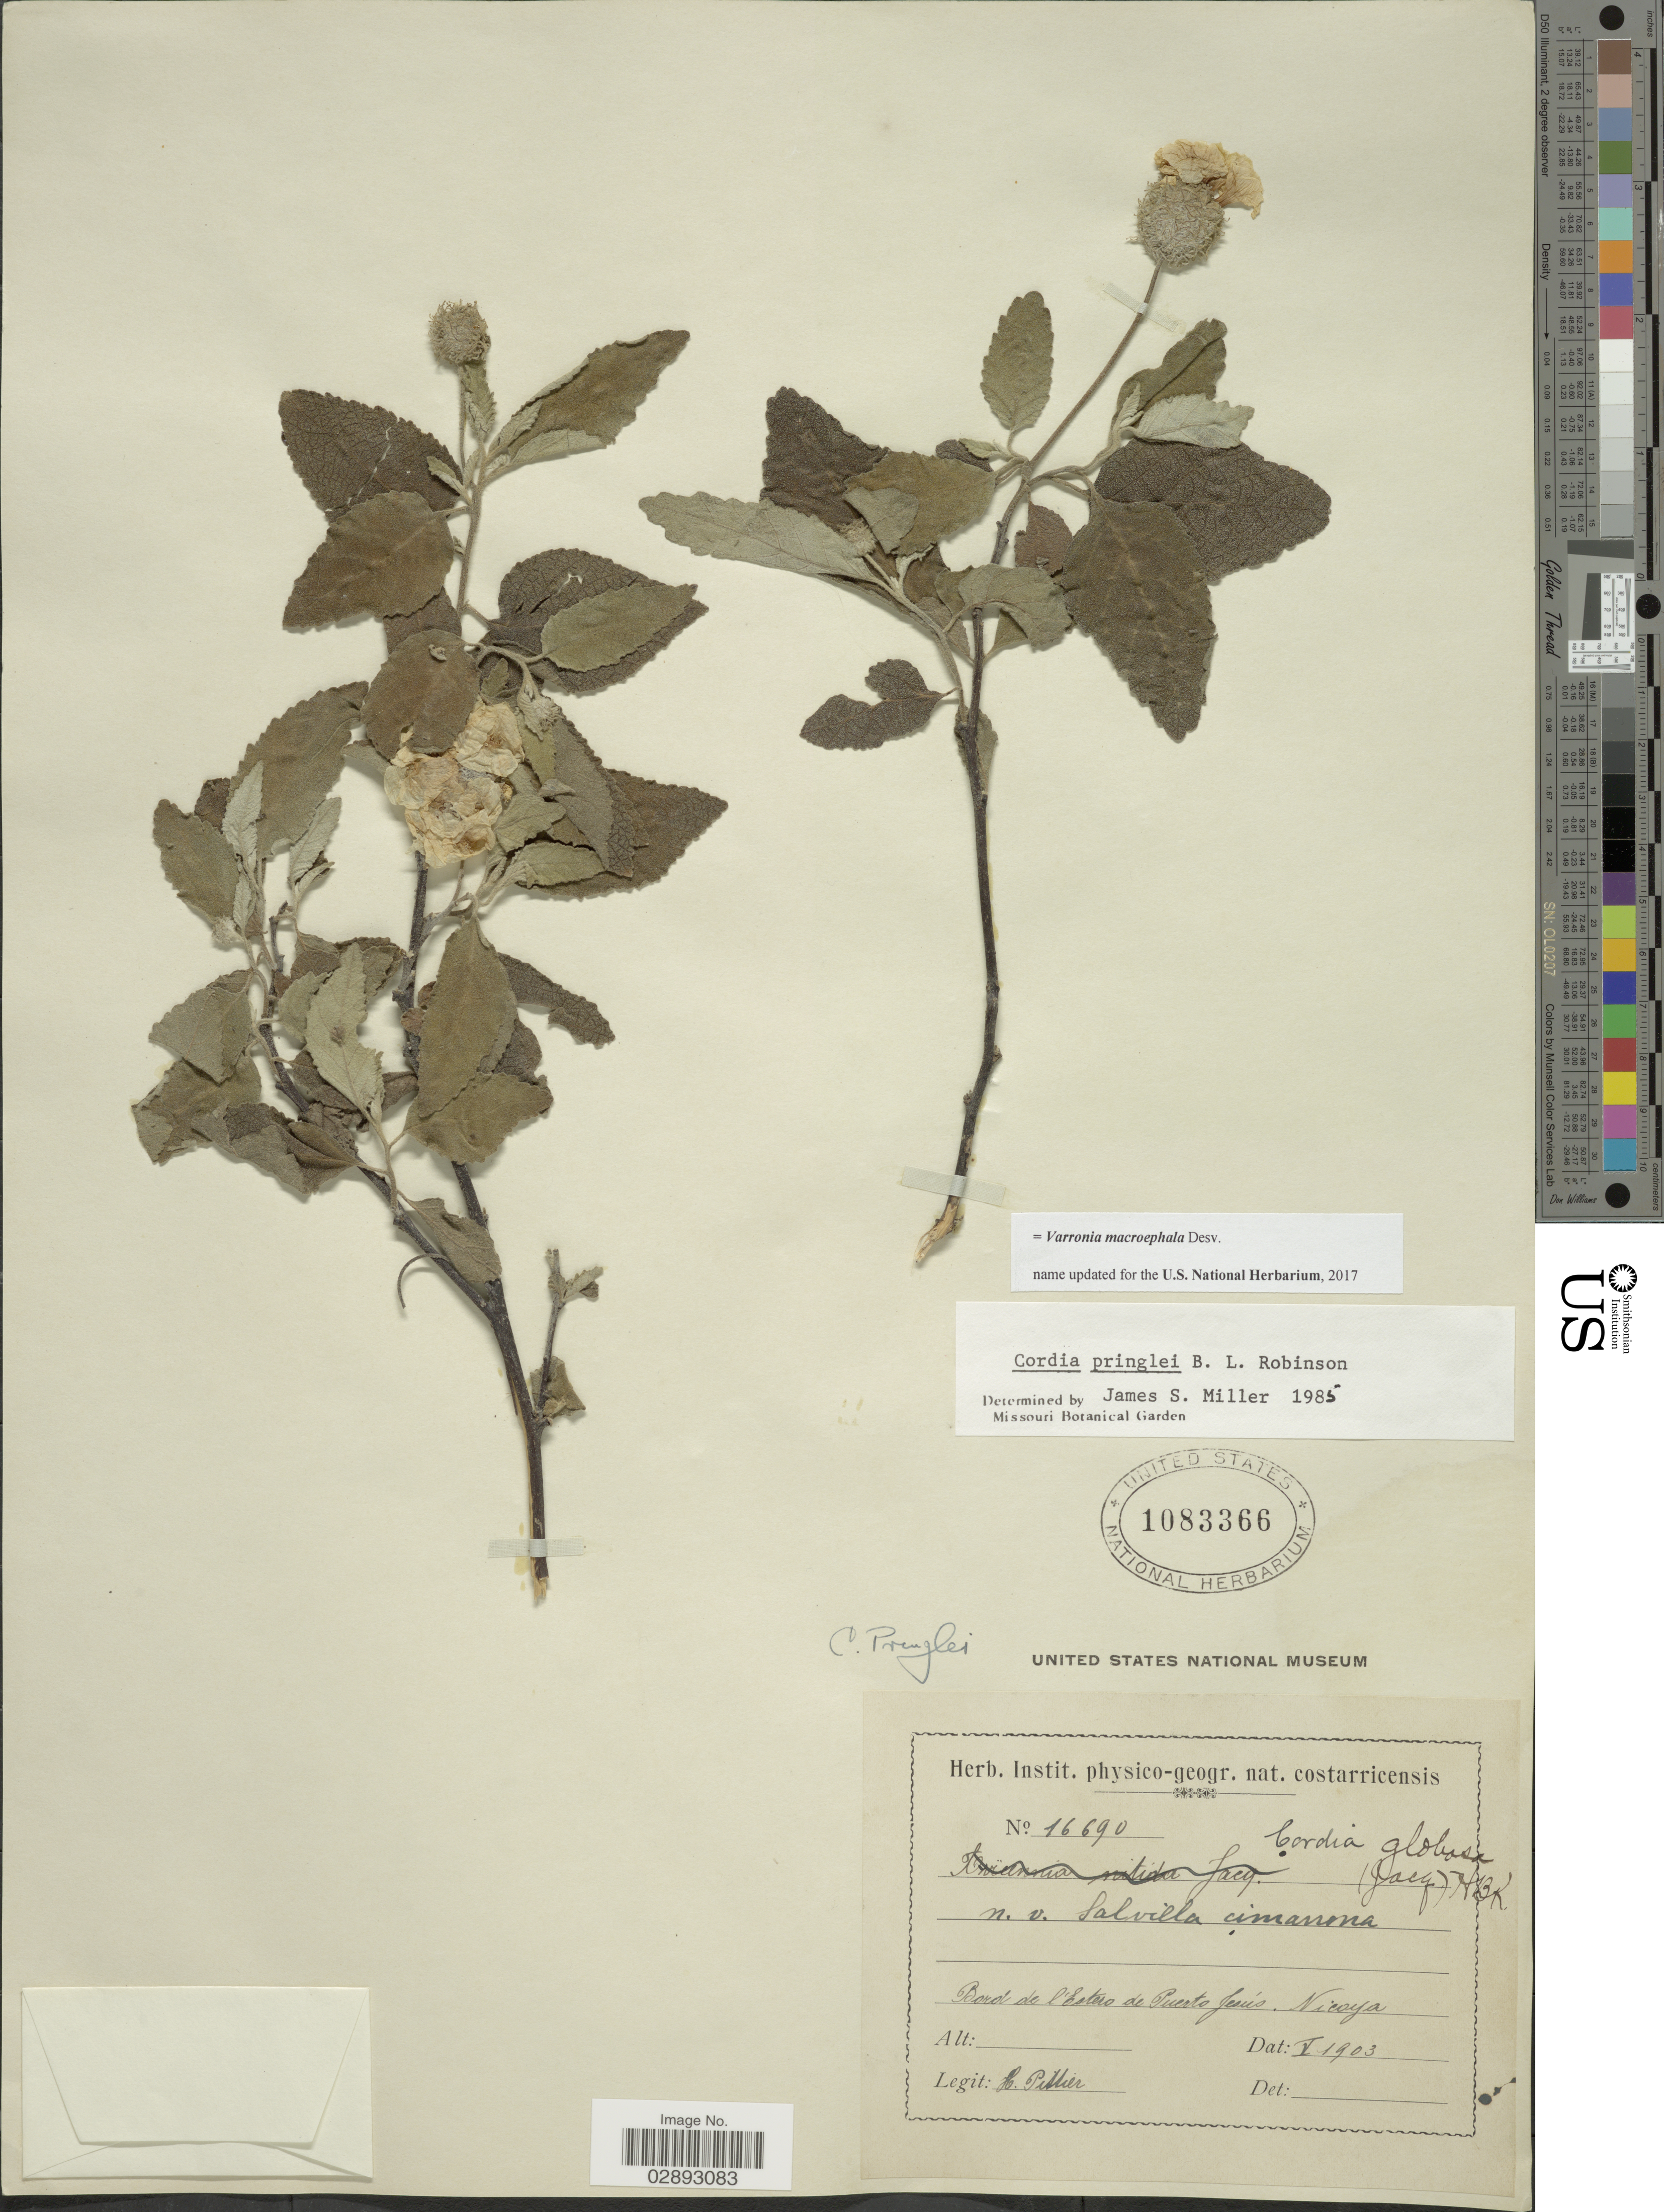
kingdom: Plantae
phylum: Tracheophyta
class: Magnoliopsida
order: Boraginales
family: Cordiaceae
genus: Varronia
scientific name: Varronia macrocephala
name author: Desv.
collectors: H. F. Pittier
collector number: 16690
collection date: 1903-05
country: Costa Rica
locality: Bord de l'Estero de Puerto Jesús. Nicoya.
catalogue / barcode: US 1083366